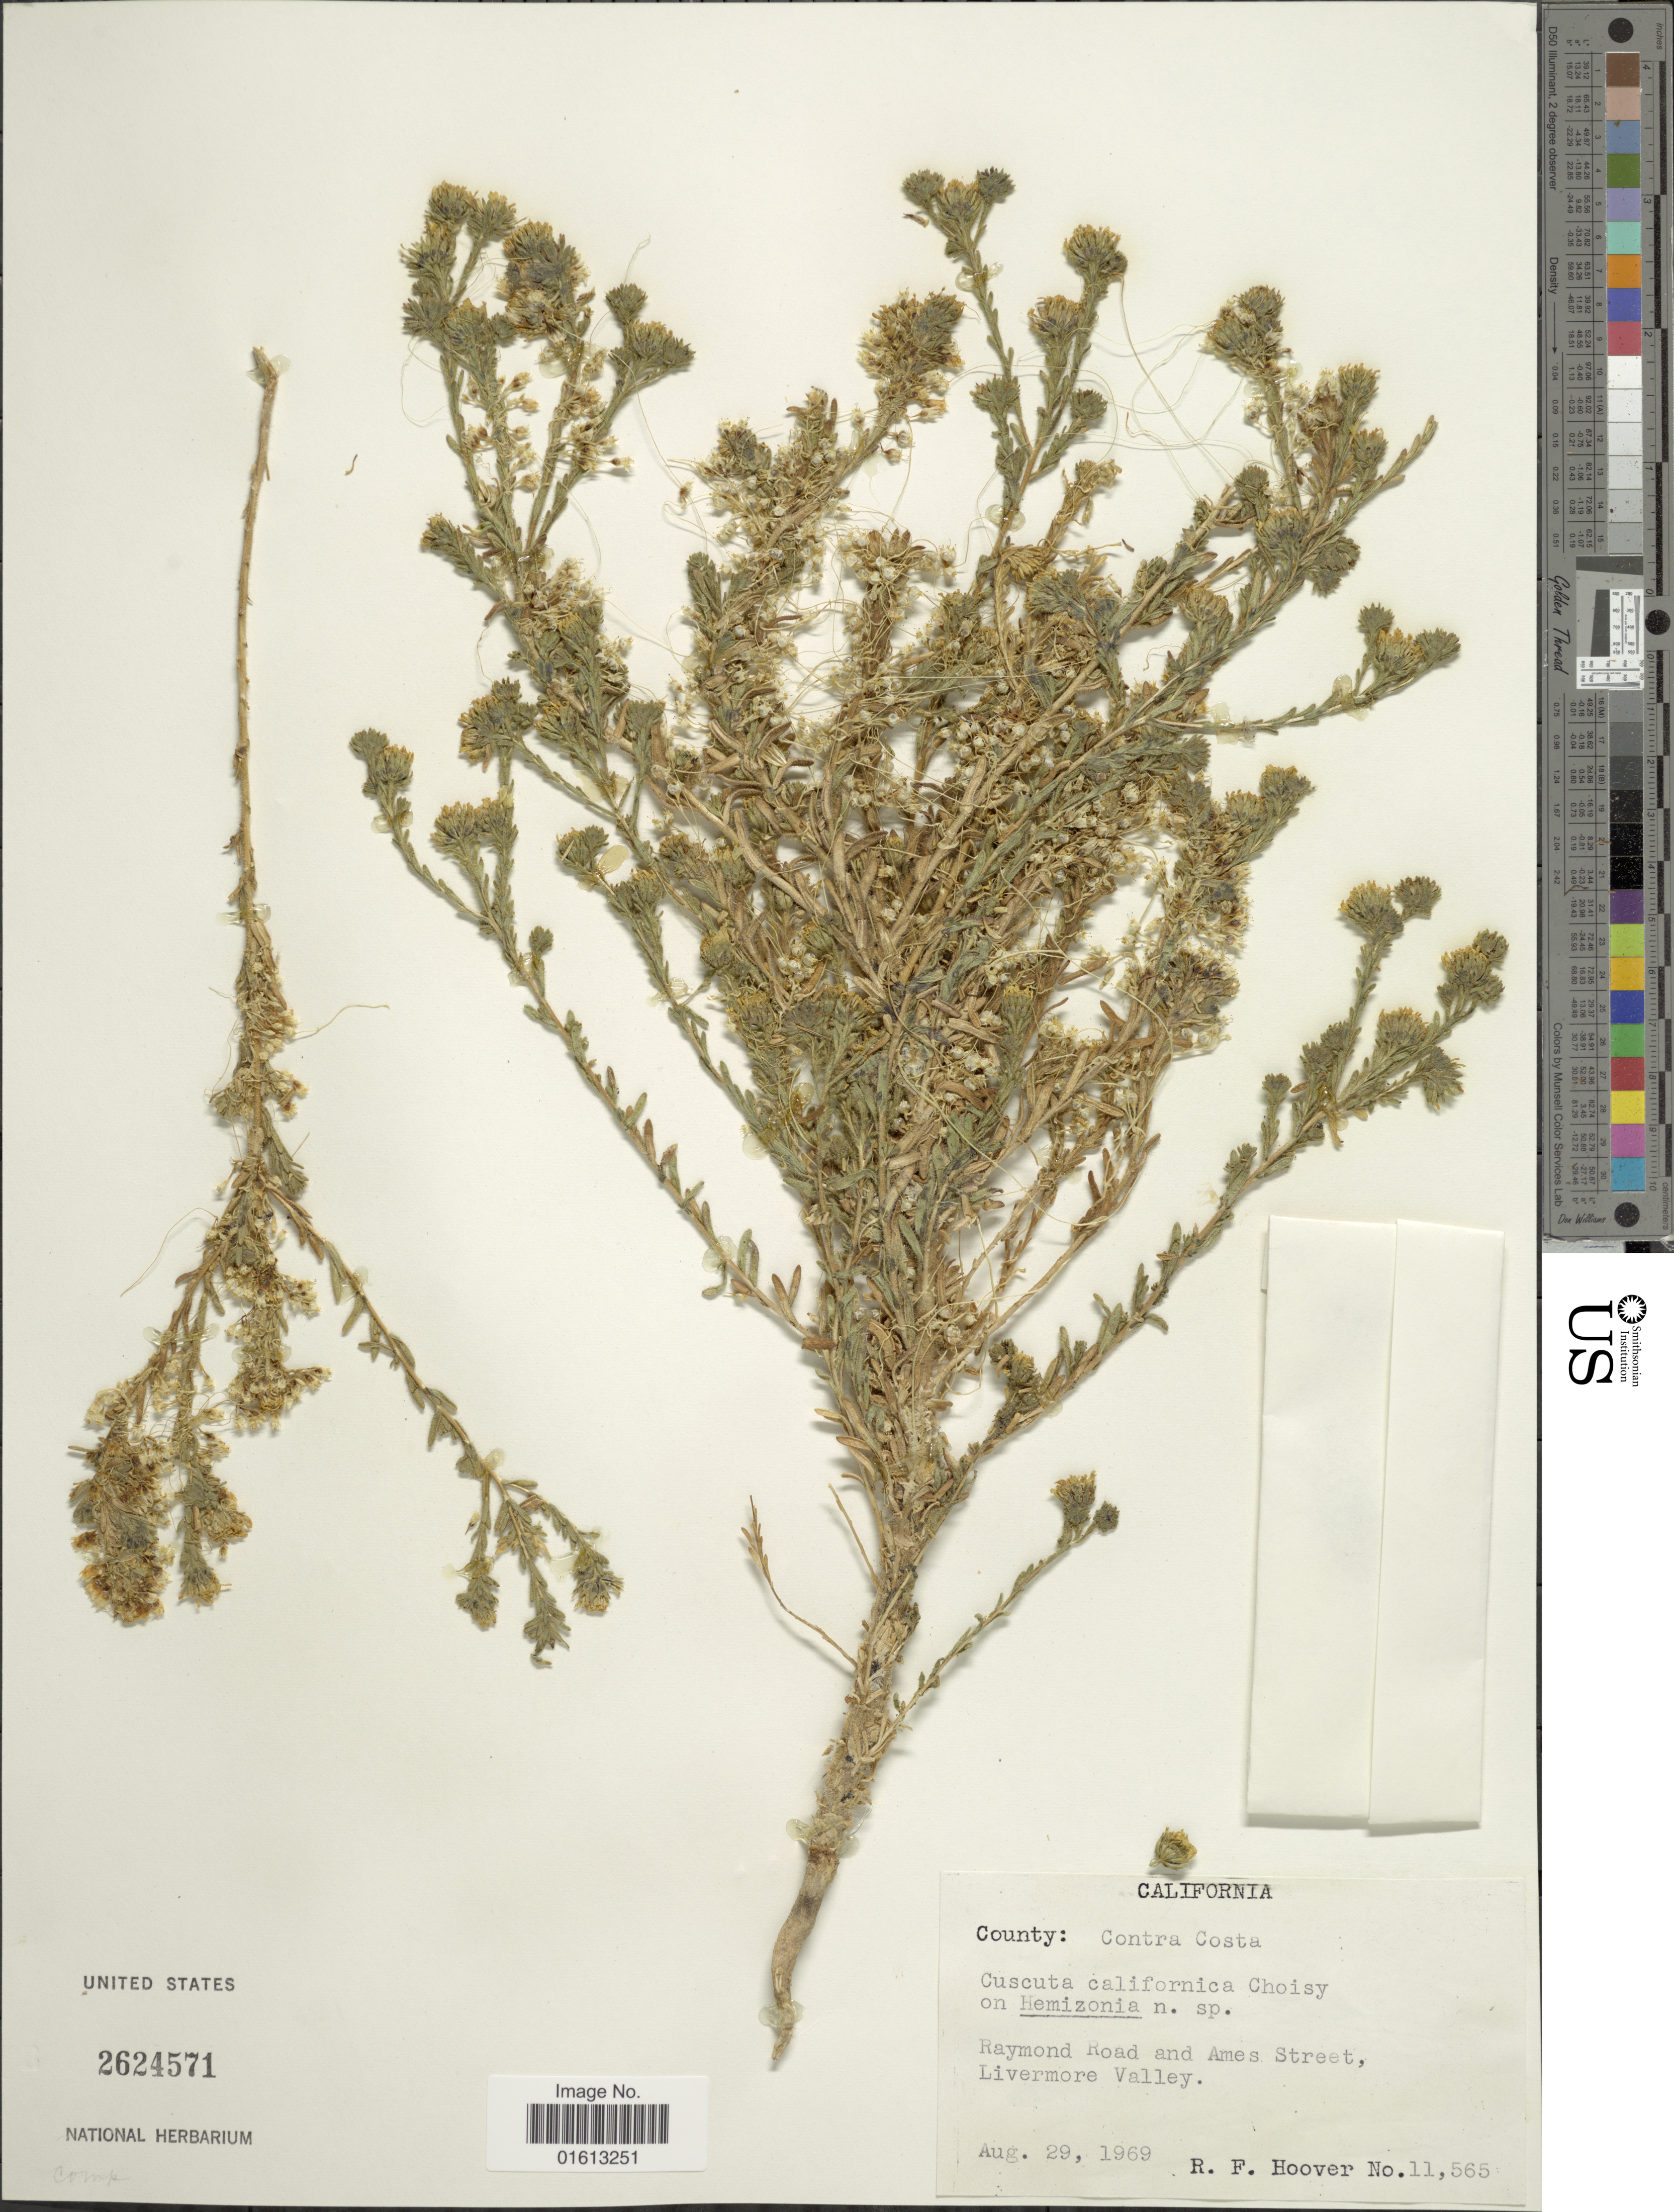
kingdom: Plantae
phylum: Tracheophyta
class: Magnoliopsida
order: Asterales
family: Asteraceae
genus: Hemizonia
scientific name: Hemizonia sp.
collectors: R. F. Hoover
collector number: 11565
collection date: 1969-08-29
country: United States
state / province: California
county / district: Contra Costa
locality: County: Contra Costa, Raymond road and Ames Street, Livermore Valley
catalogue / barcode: US 2624571